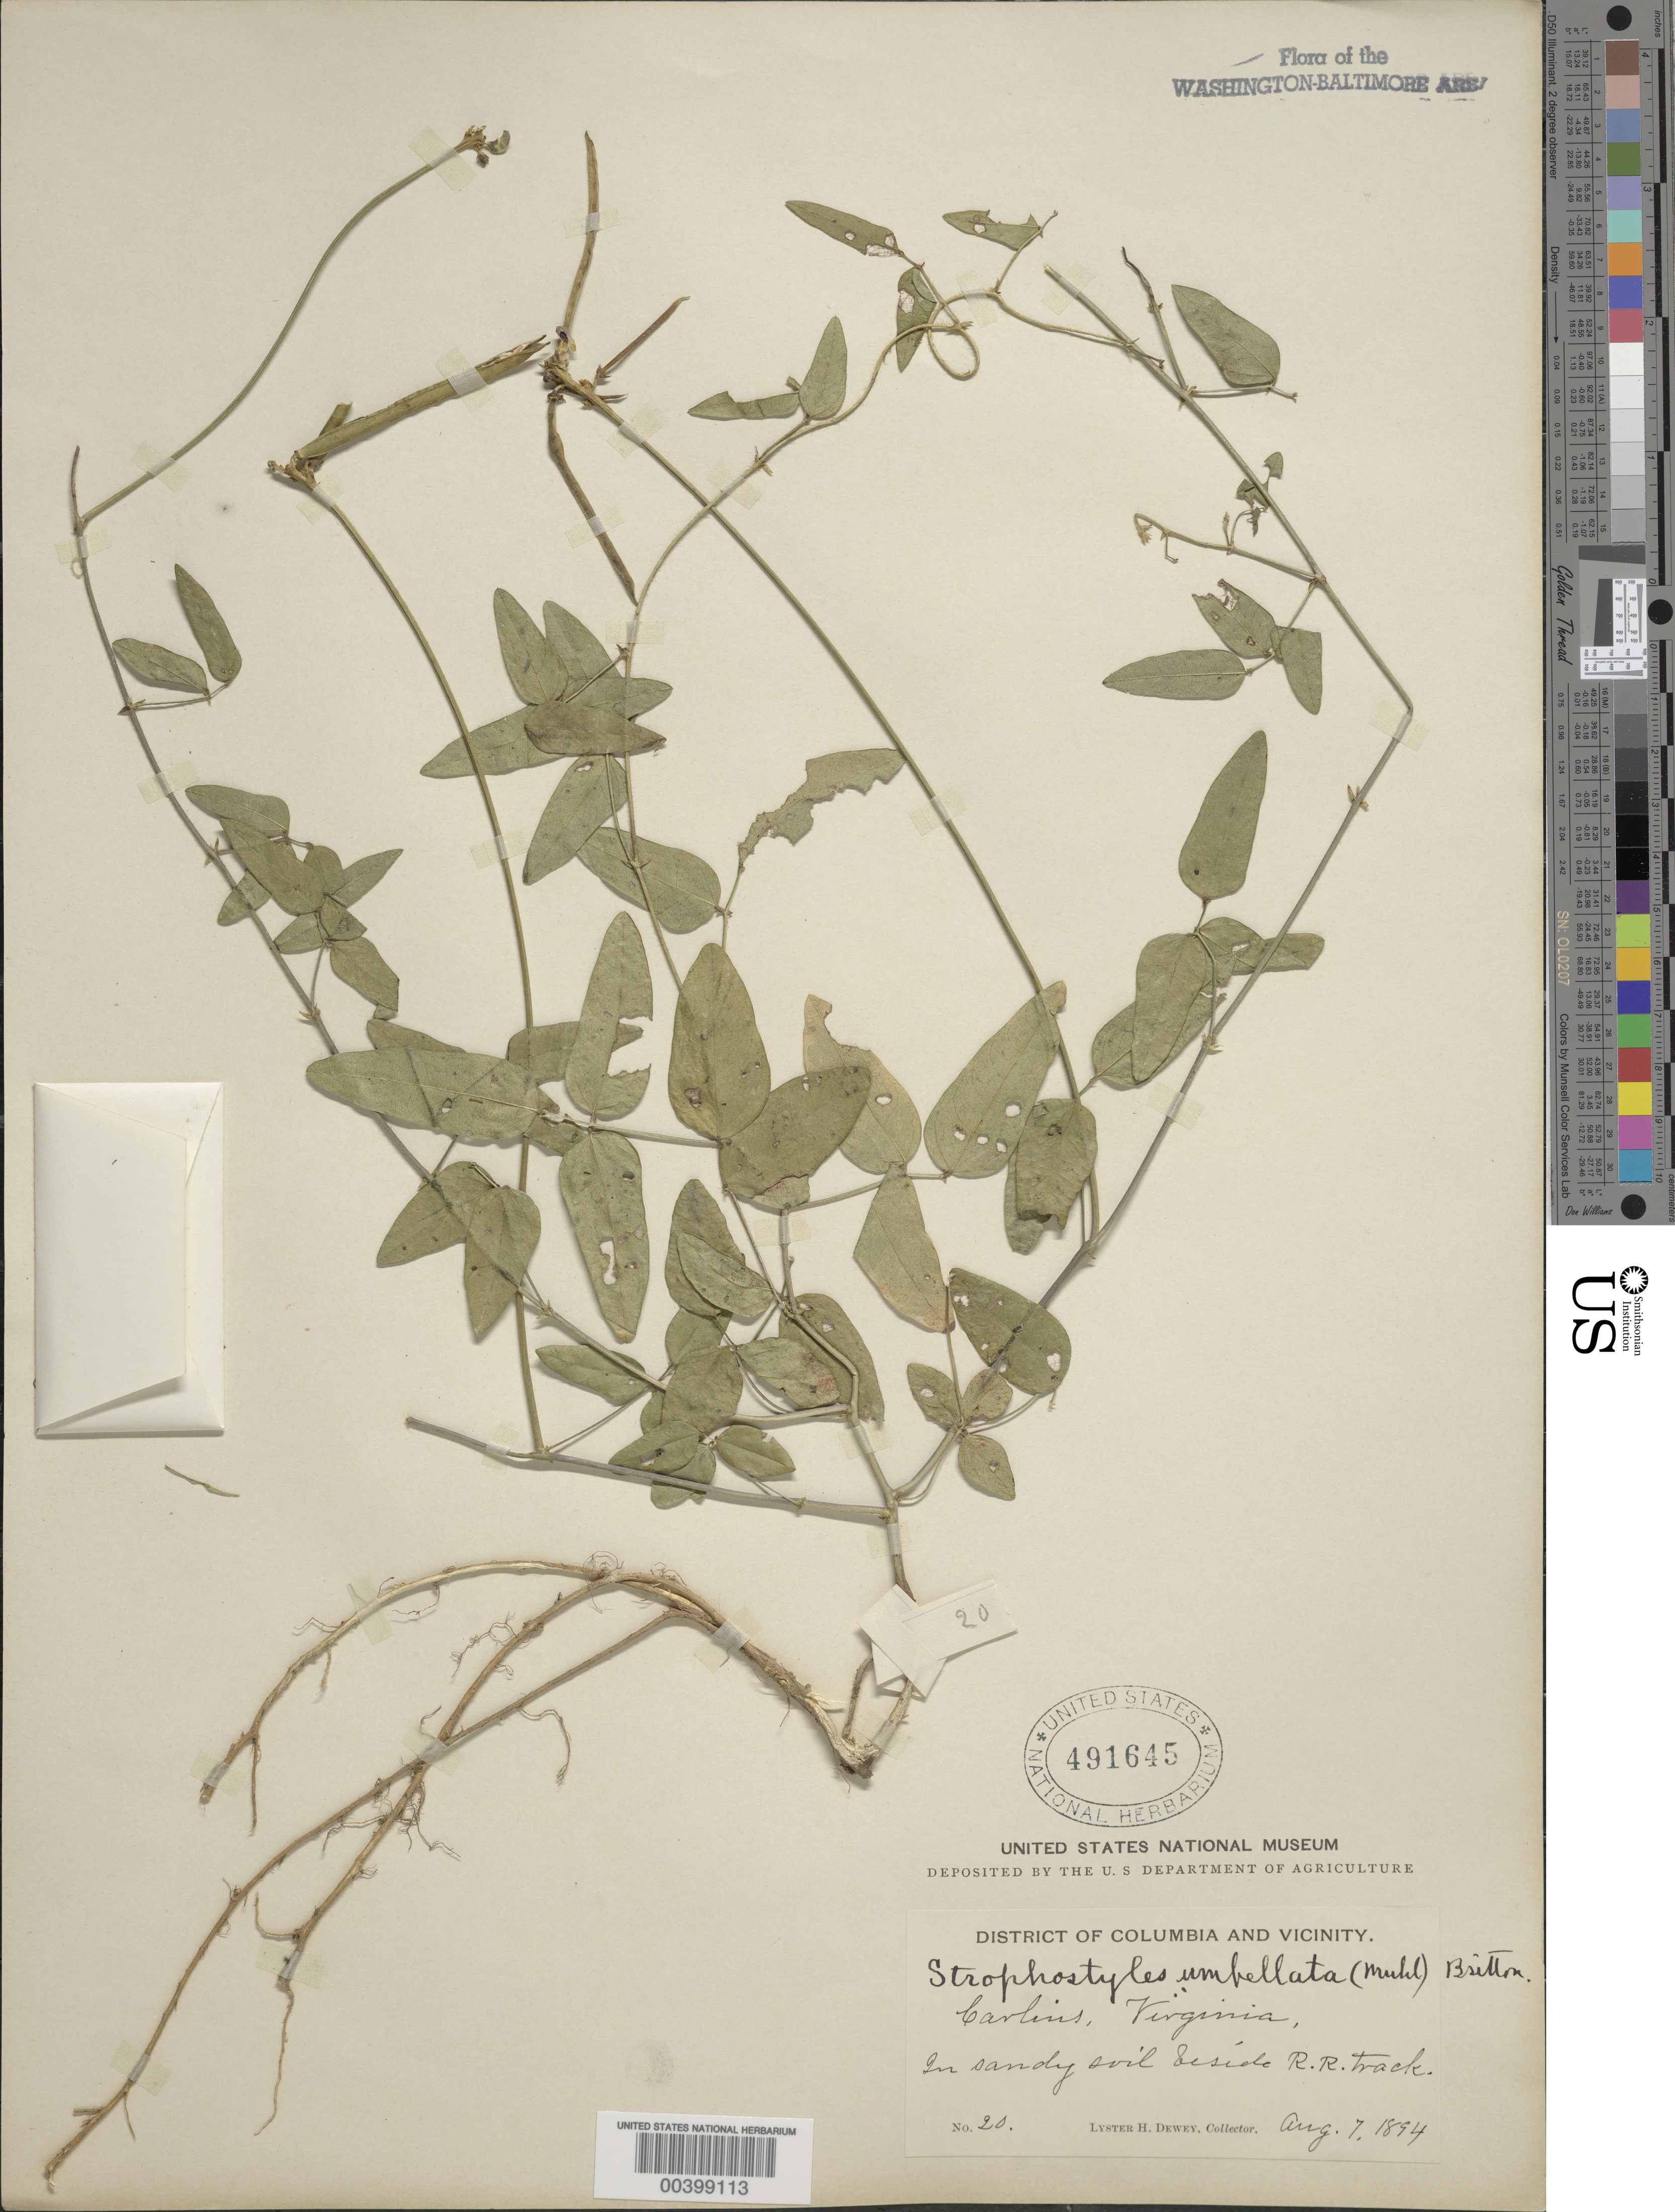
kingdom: Plantae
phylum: Tracheophyta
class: Magnoliopsida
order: Fabales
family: Fabaceae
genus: Strophostyles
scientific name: Strophostyles umbellata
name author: (Muhl. ex Willd.) Britton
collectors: L. H. Dewey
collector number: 20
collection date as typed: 07 Aug 1894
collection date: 1894-08-07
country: United States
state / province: Virginia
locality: Carlins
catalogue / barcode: US 491645